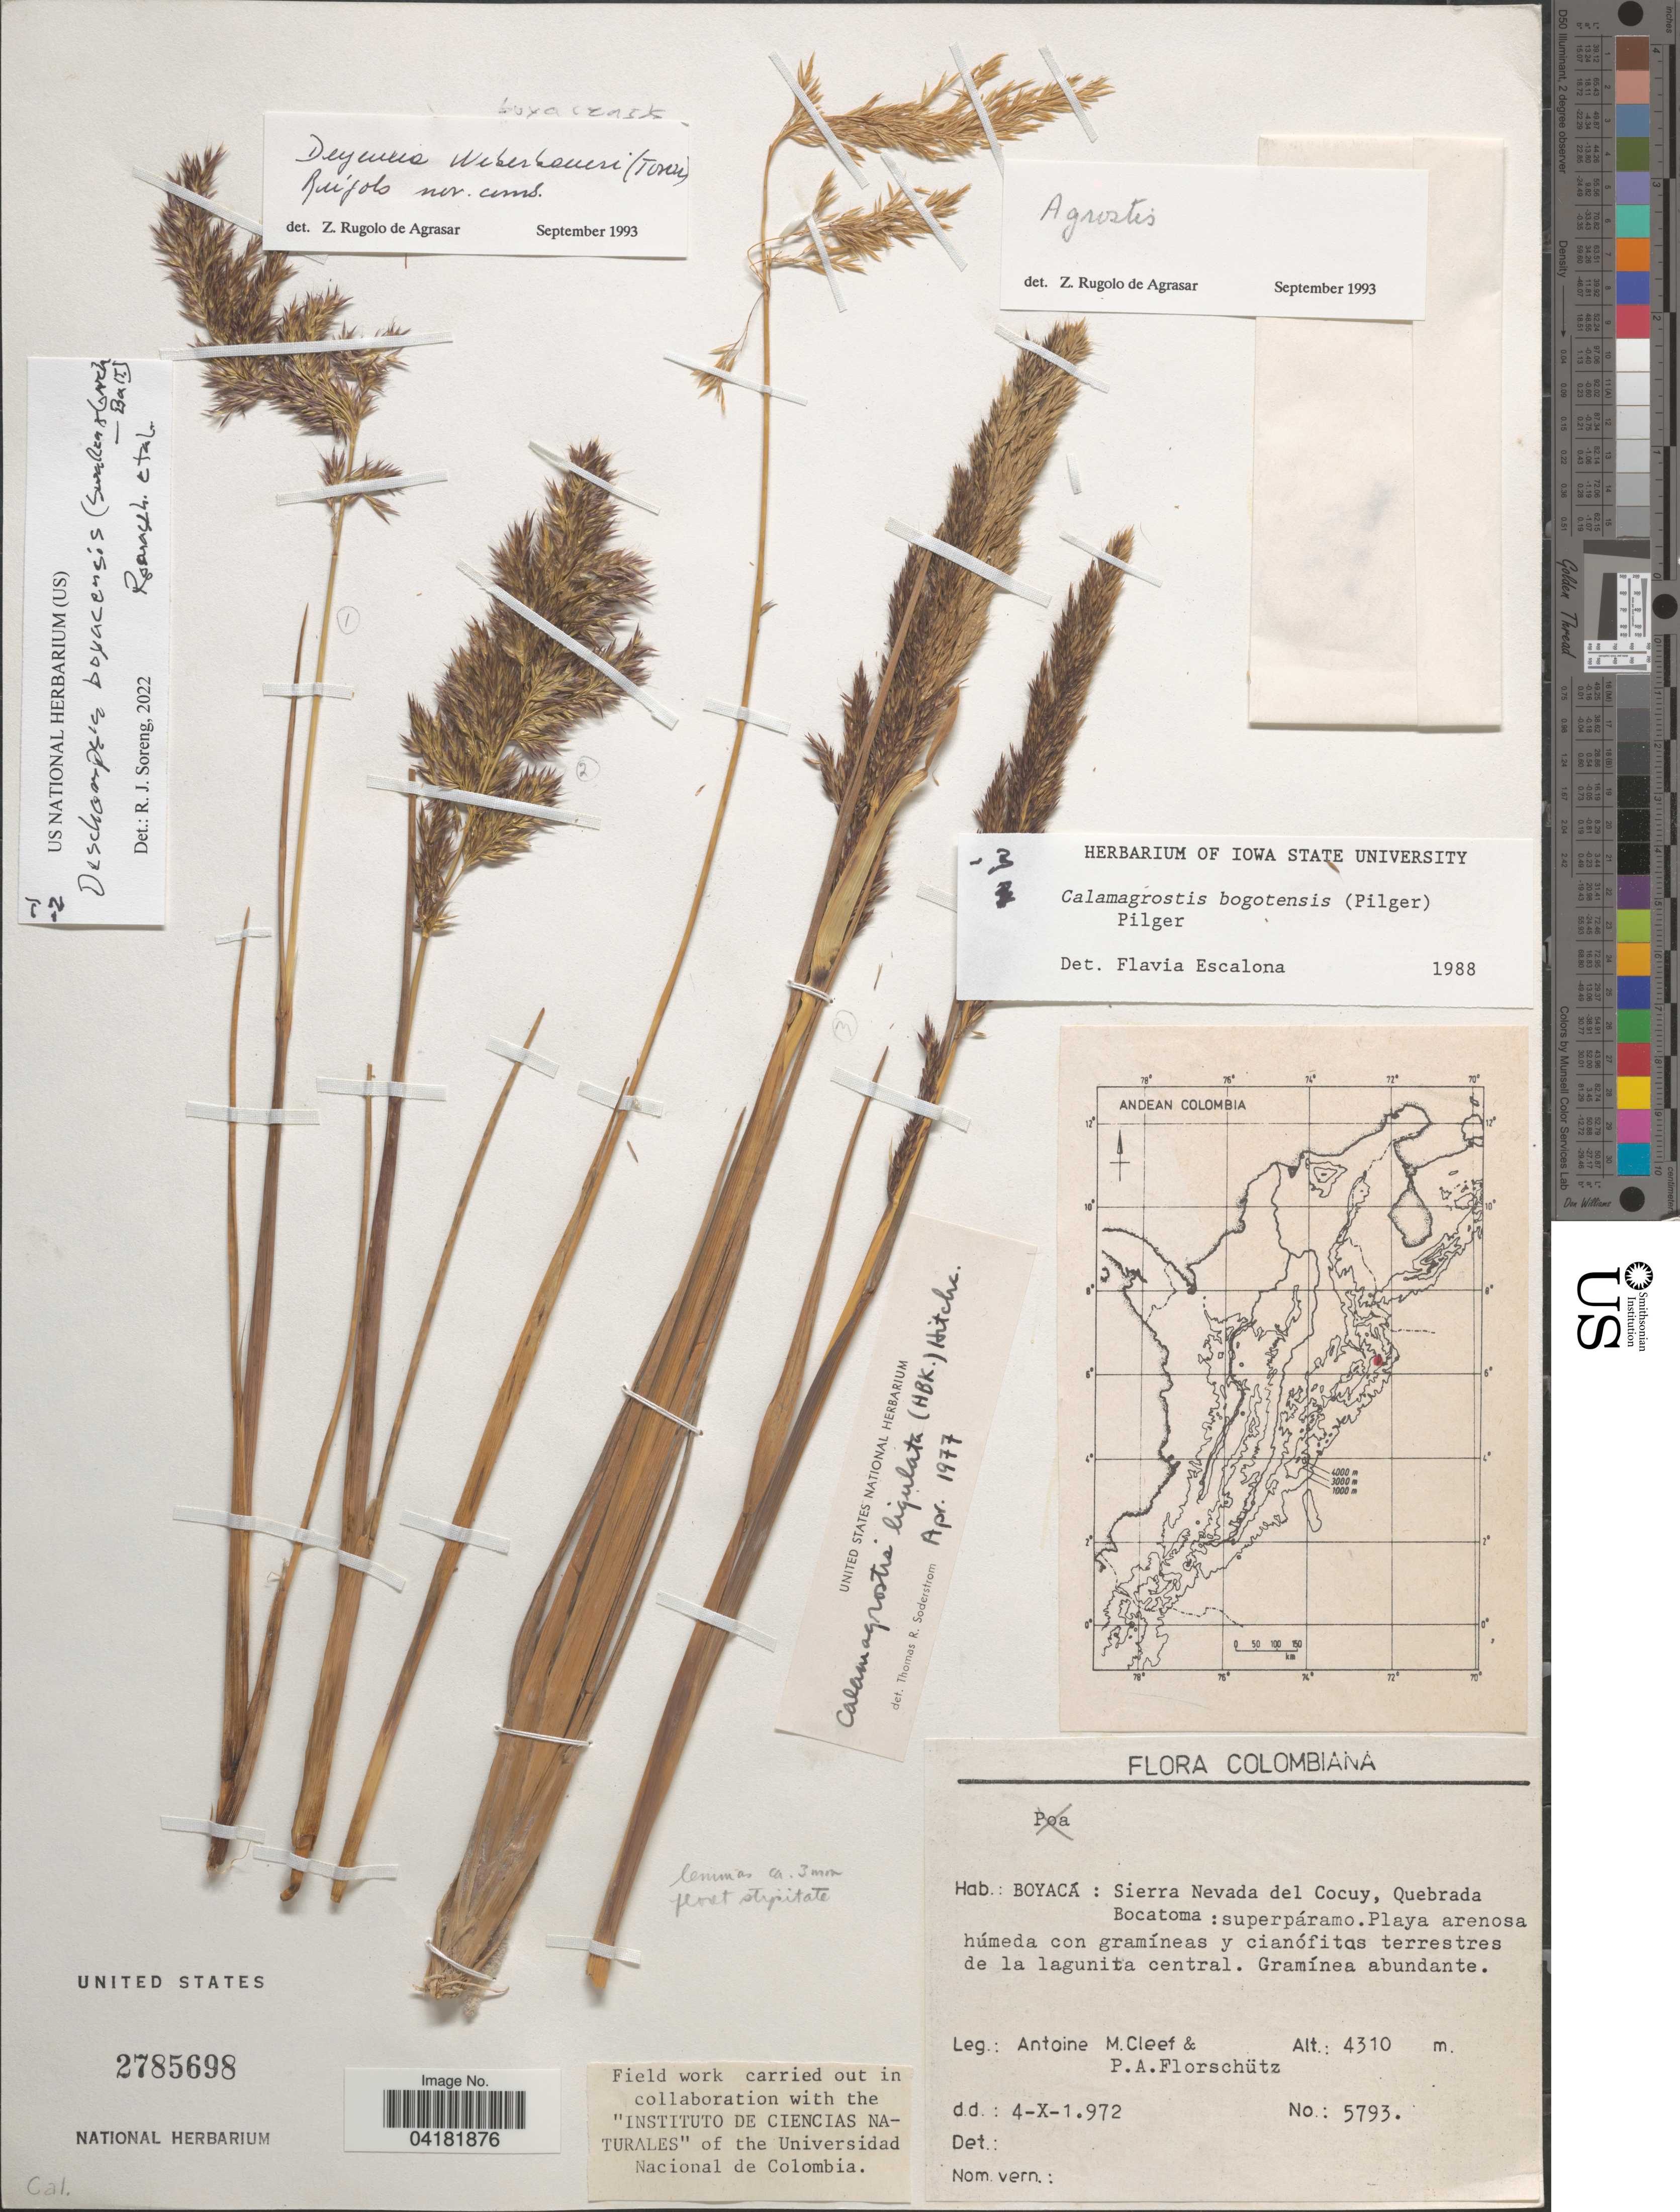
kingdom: Plantae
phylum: Tracheophyta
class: Liliopsida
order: Poales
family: Poaceae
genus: Calamagrostis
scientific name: Calamagrostis ligulata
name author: Hitchc.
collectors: A. M. Cleef & P. Florschütz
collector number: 5793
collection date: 1972-10-04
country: Colombia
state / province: Boyacá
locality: Colombiana. Sierra Nevada del Cocuy, Quebrada Bocatoma: superpáramo.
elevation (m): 4310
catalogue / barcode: US 2785698